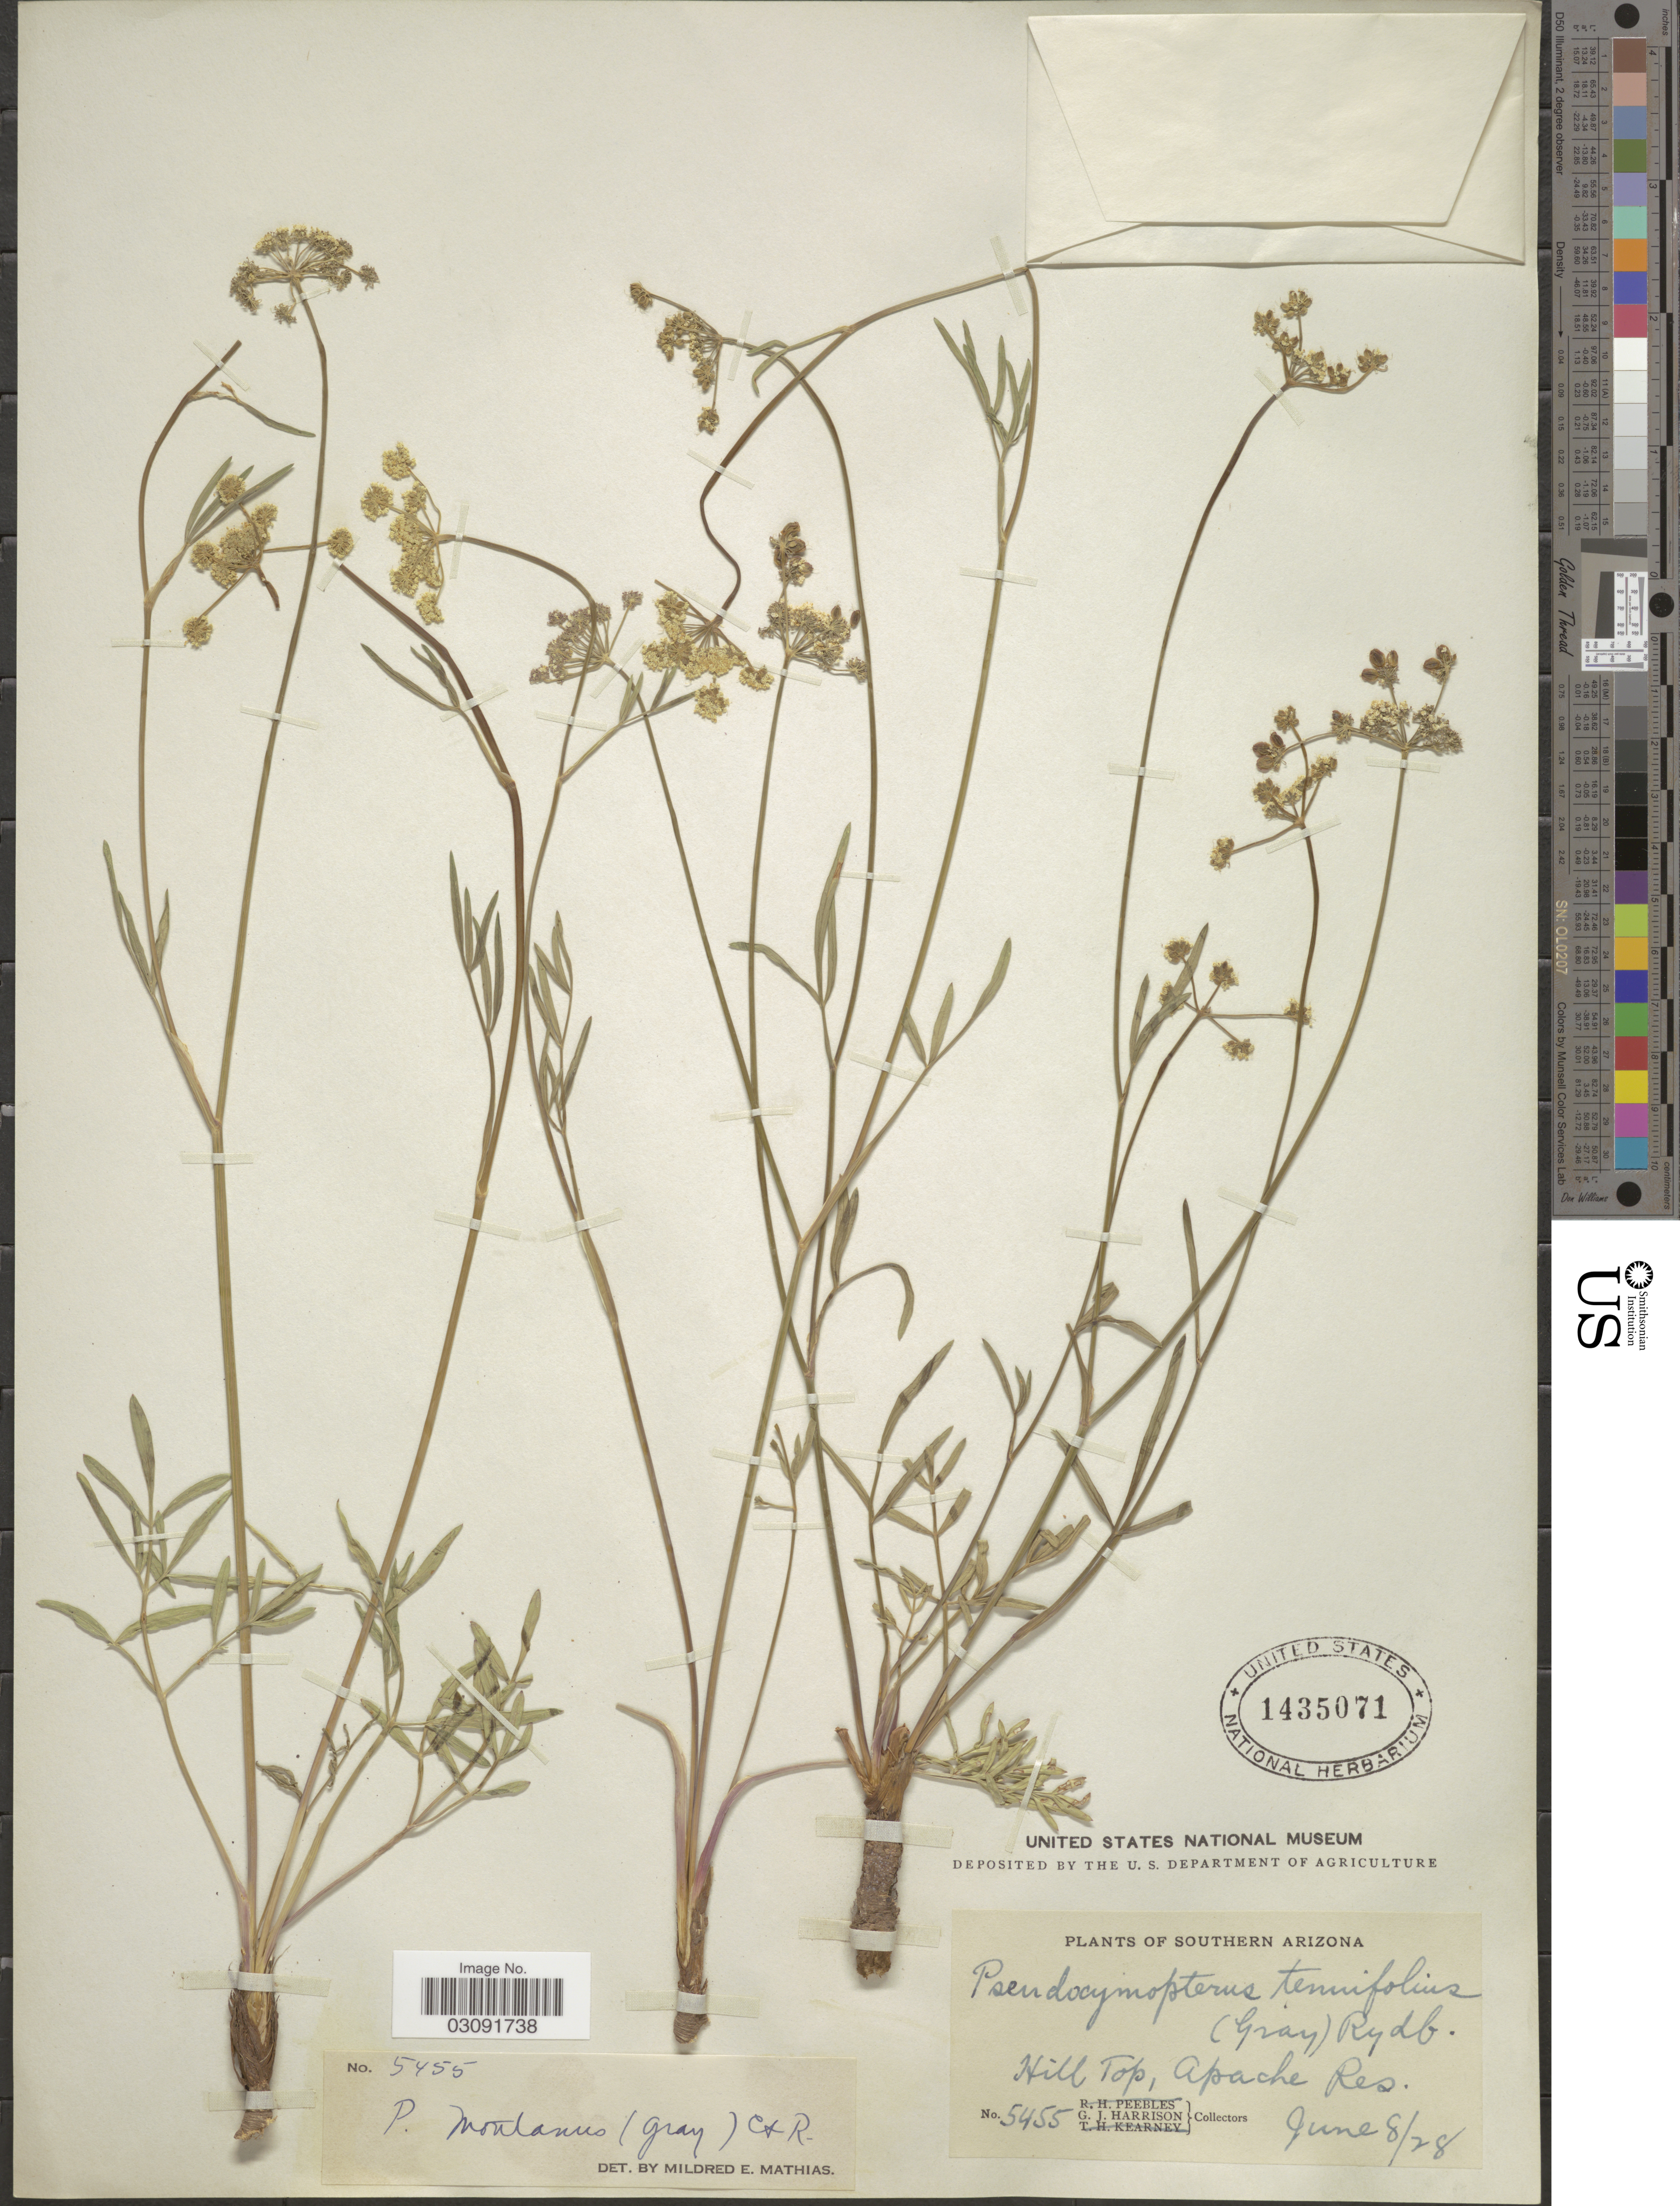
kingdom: Plantae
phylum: Tracheophyta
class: Magnoliopsida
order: Apiales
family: Apiaceae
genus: Pseudocymopterus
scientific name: Pseudocymopterus montanus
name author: (A. Gray) J.M. Coult. & Rose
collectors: G. J. Harrison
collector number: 5455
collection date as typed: Transcribed d/m/y: 8/6/28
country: United States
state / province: Arizona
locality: Southern Arizona, Hill Top, Apache Res.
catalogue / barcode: US 1435071